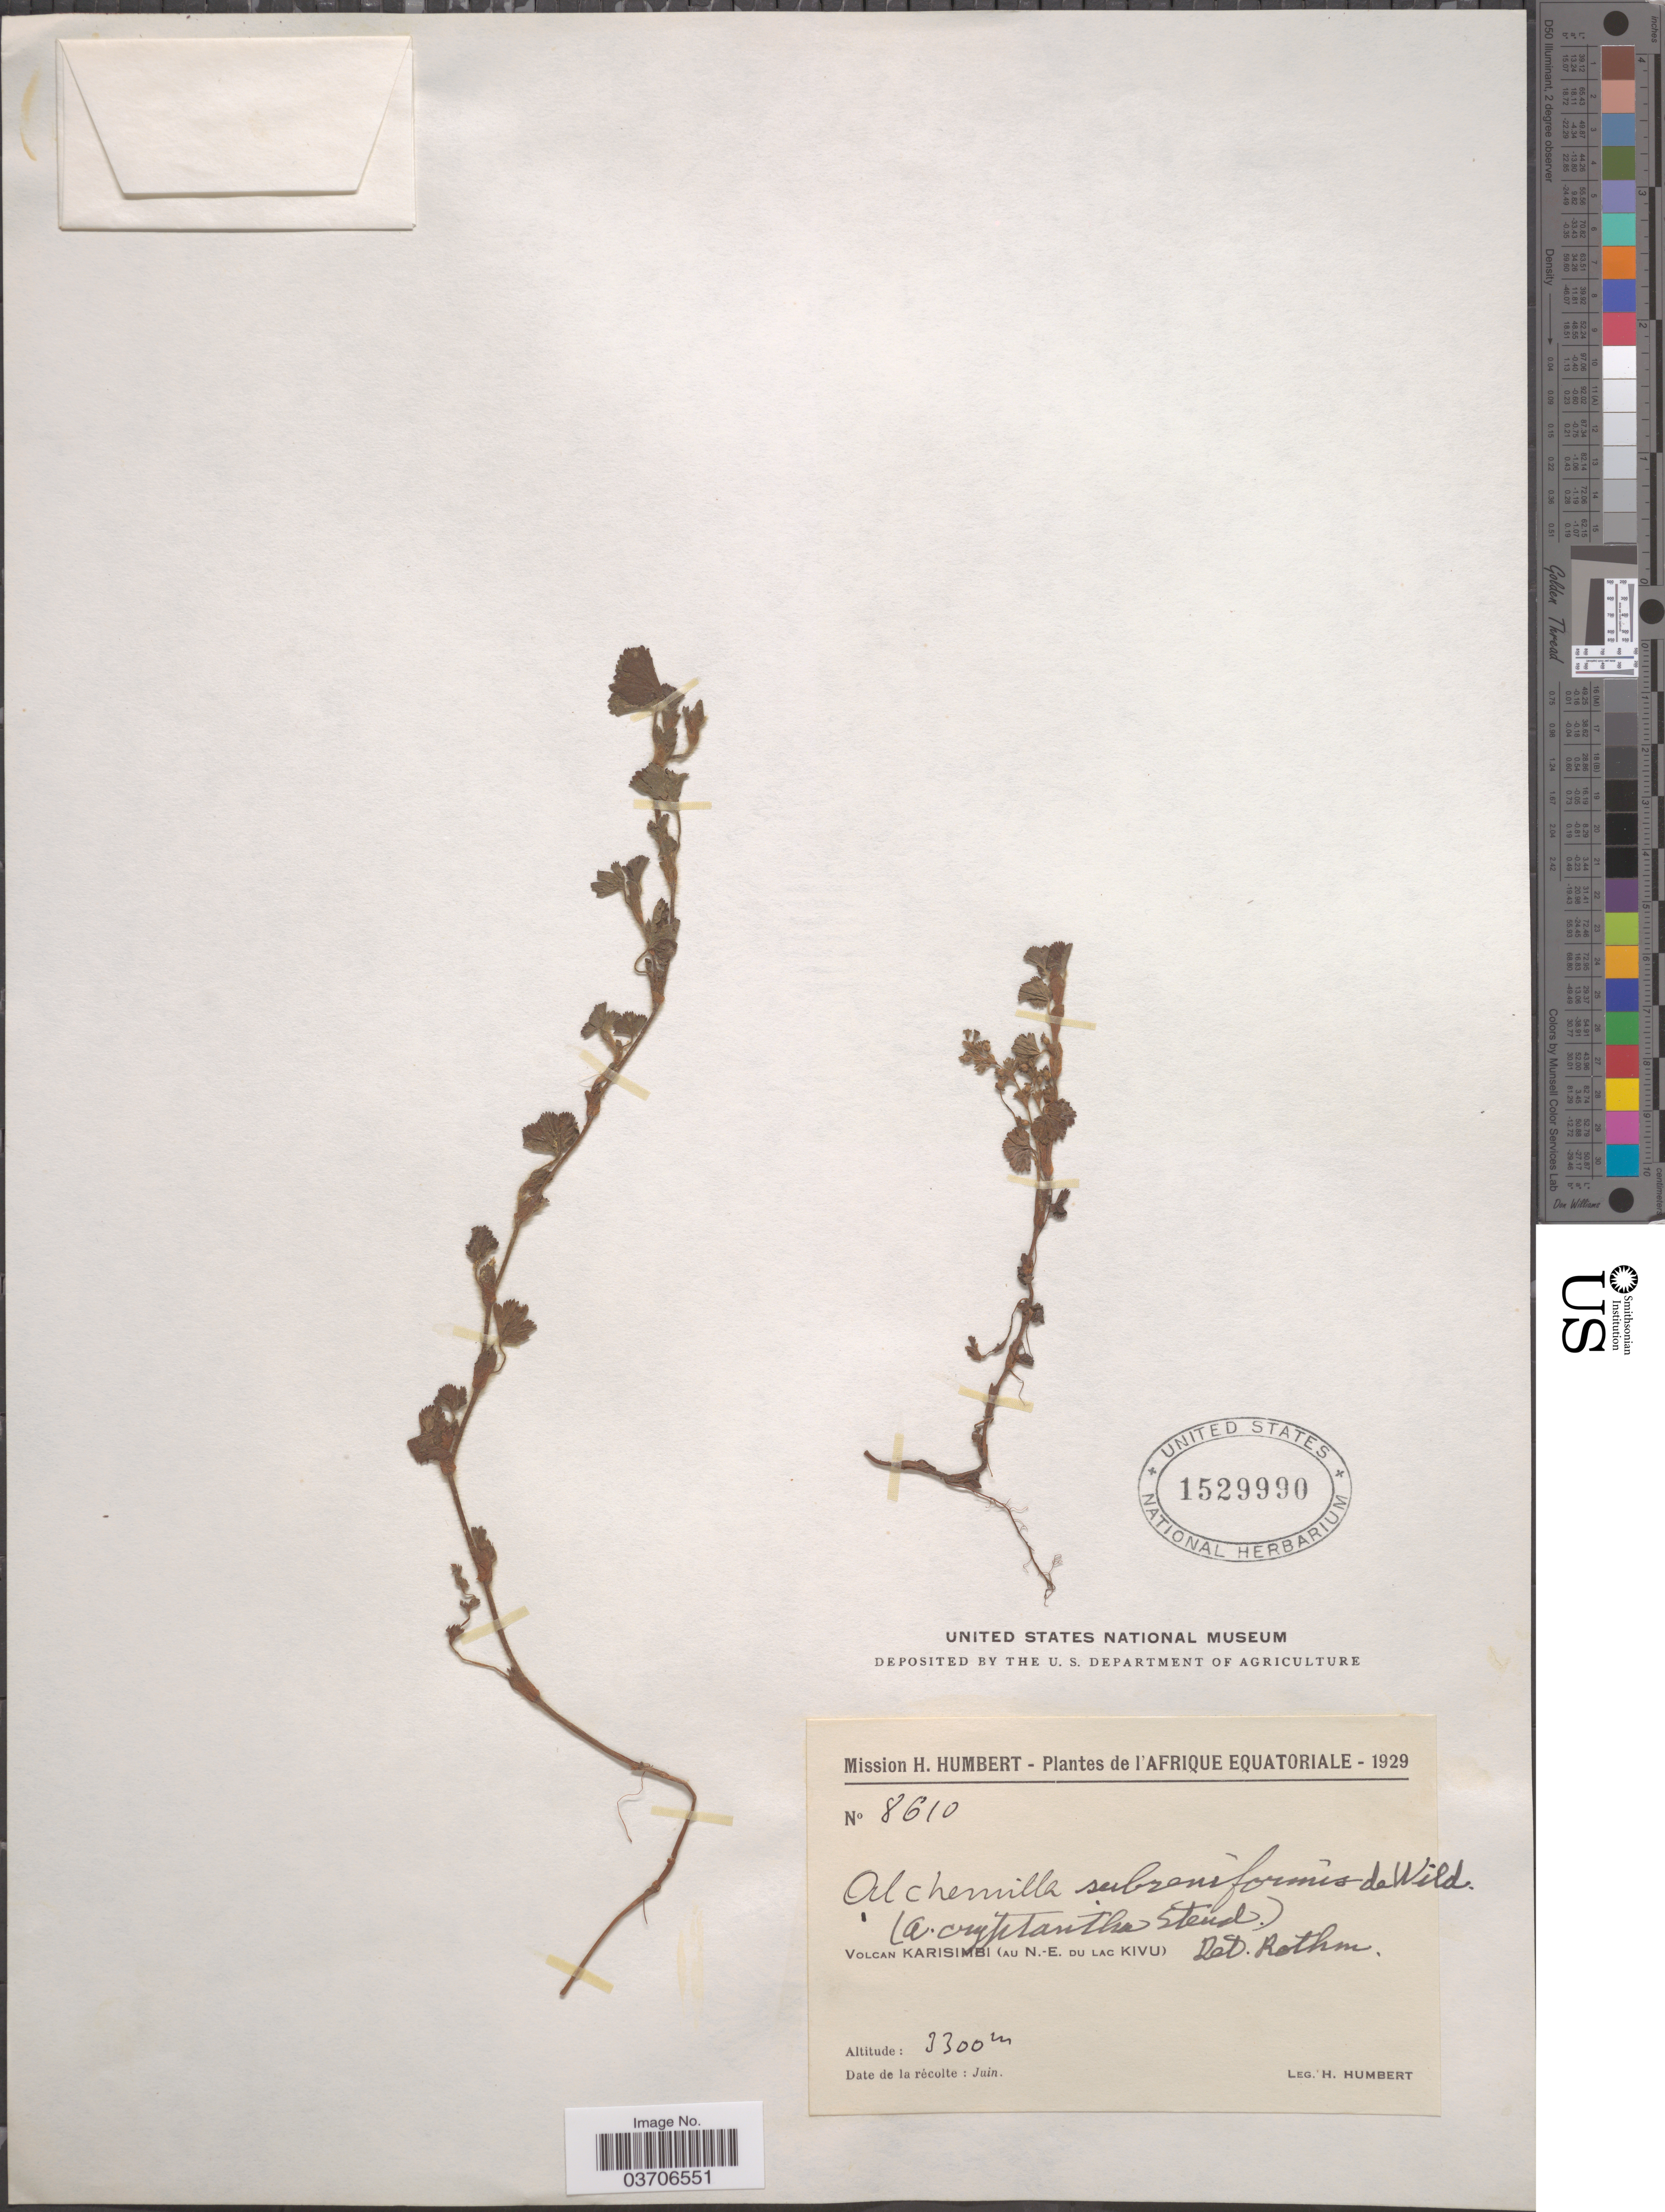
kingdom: Plantae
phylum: Tracheophyta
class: Magnoliopsida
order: Rosales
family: Rosaceae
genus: Alchemilla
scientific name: Alchemilla subreniformis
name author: De Wild.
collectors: H. Humbert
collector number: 8610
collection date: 1929-06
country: Rwanda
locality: L'Afrique Equatoriale. Volcan Karisimbi (au N.-E. du lac Kivu).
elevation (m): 3300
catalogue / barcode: US 1529990